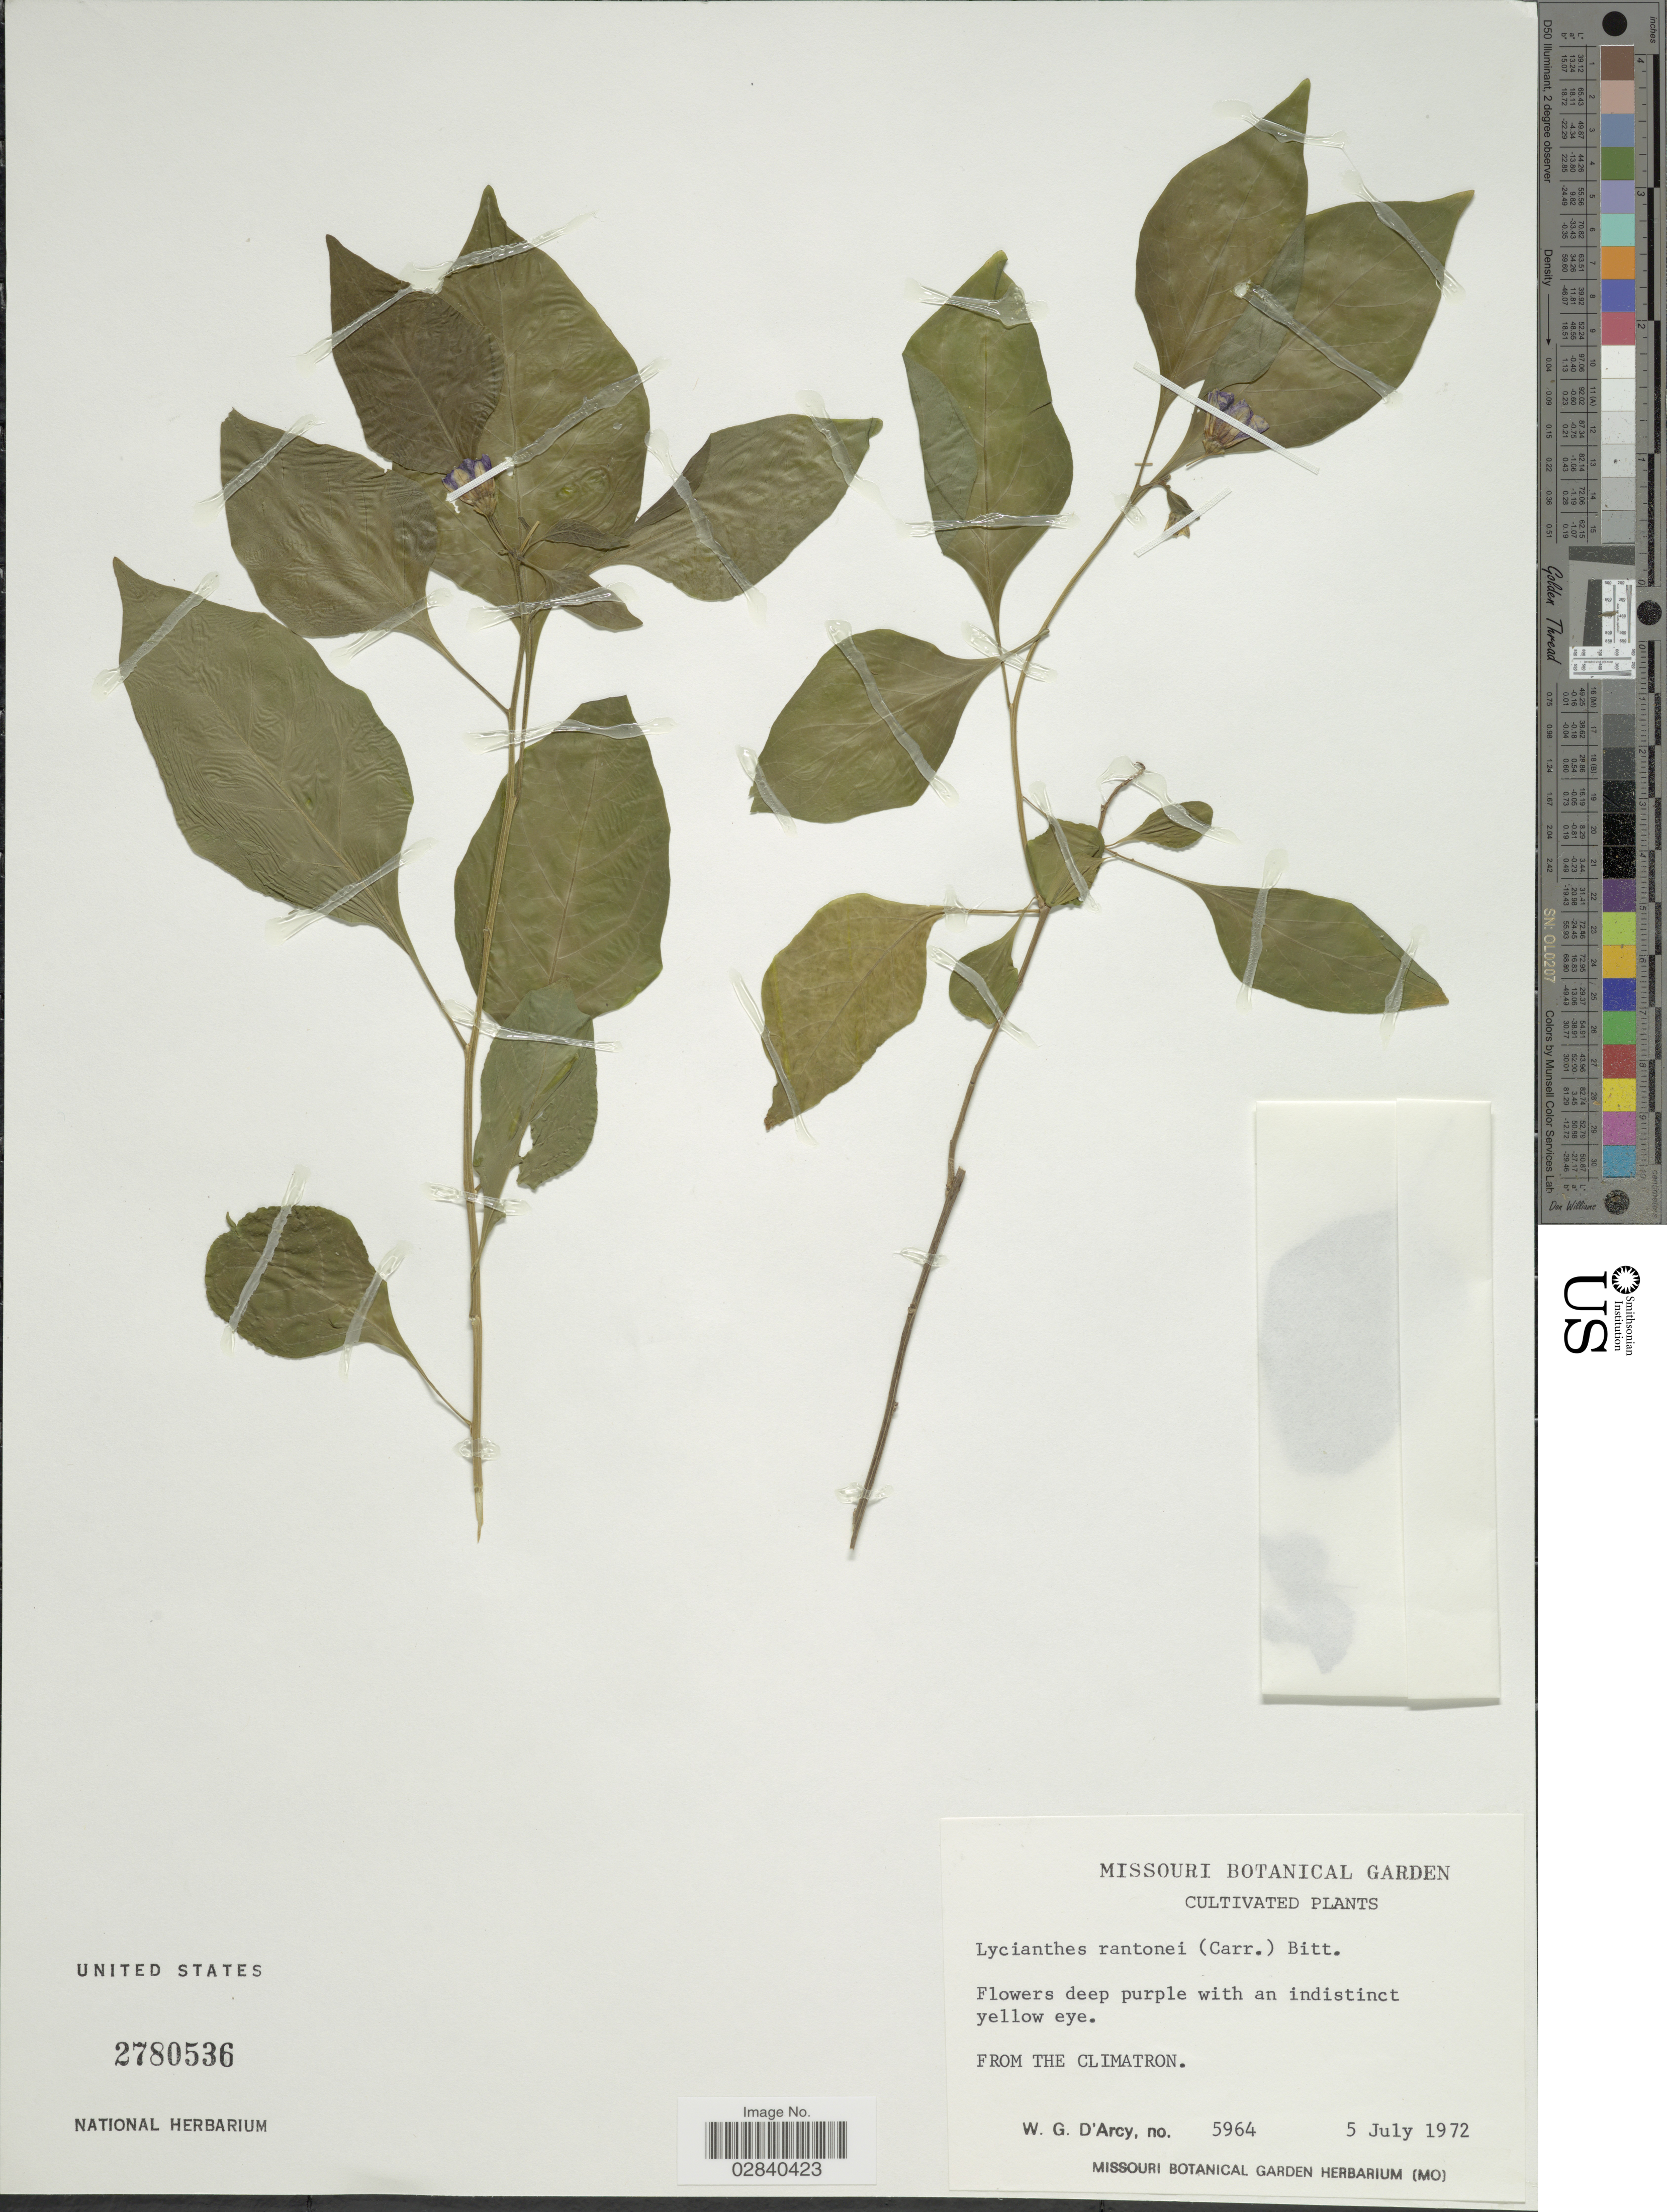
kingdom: Plantae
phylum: Tracheophyta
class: Magnoliopsida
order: Solanales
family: Solanaceae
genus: Lycianthes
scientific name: Lycianthes rantonnetii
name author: (Lesc.) Bitter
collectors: W. G. D'Arcy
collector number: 5964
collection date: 1972-07-05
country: United States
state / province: Missouri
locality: From the Climatron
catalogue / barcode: US 2780536